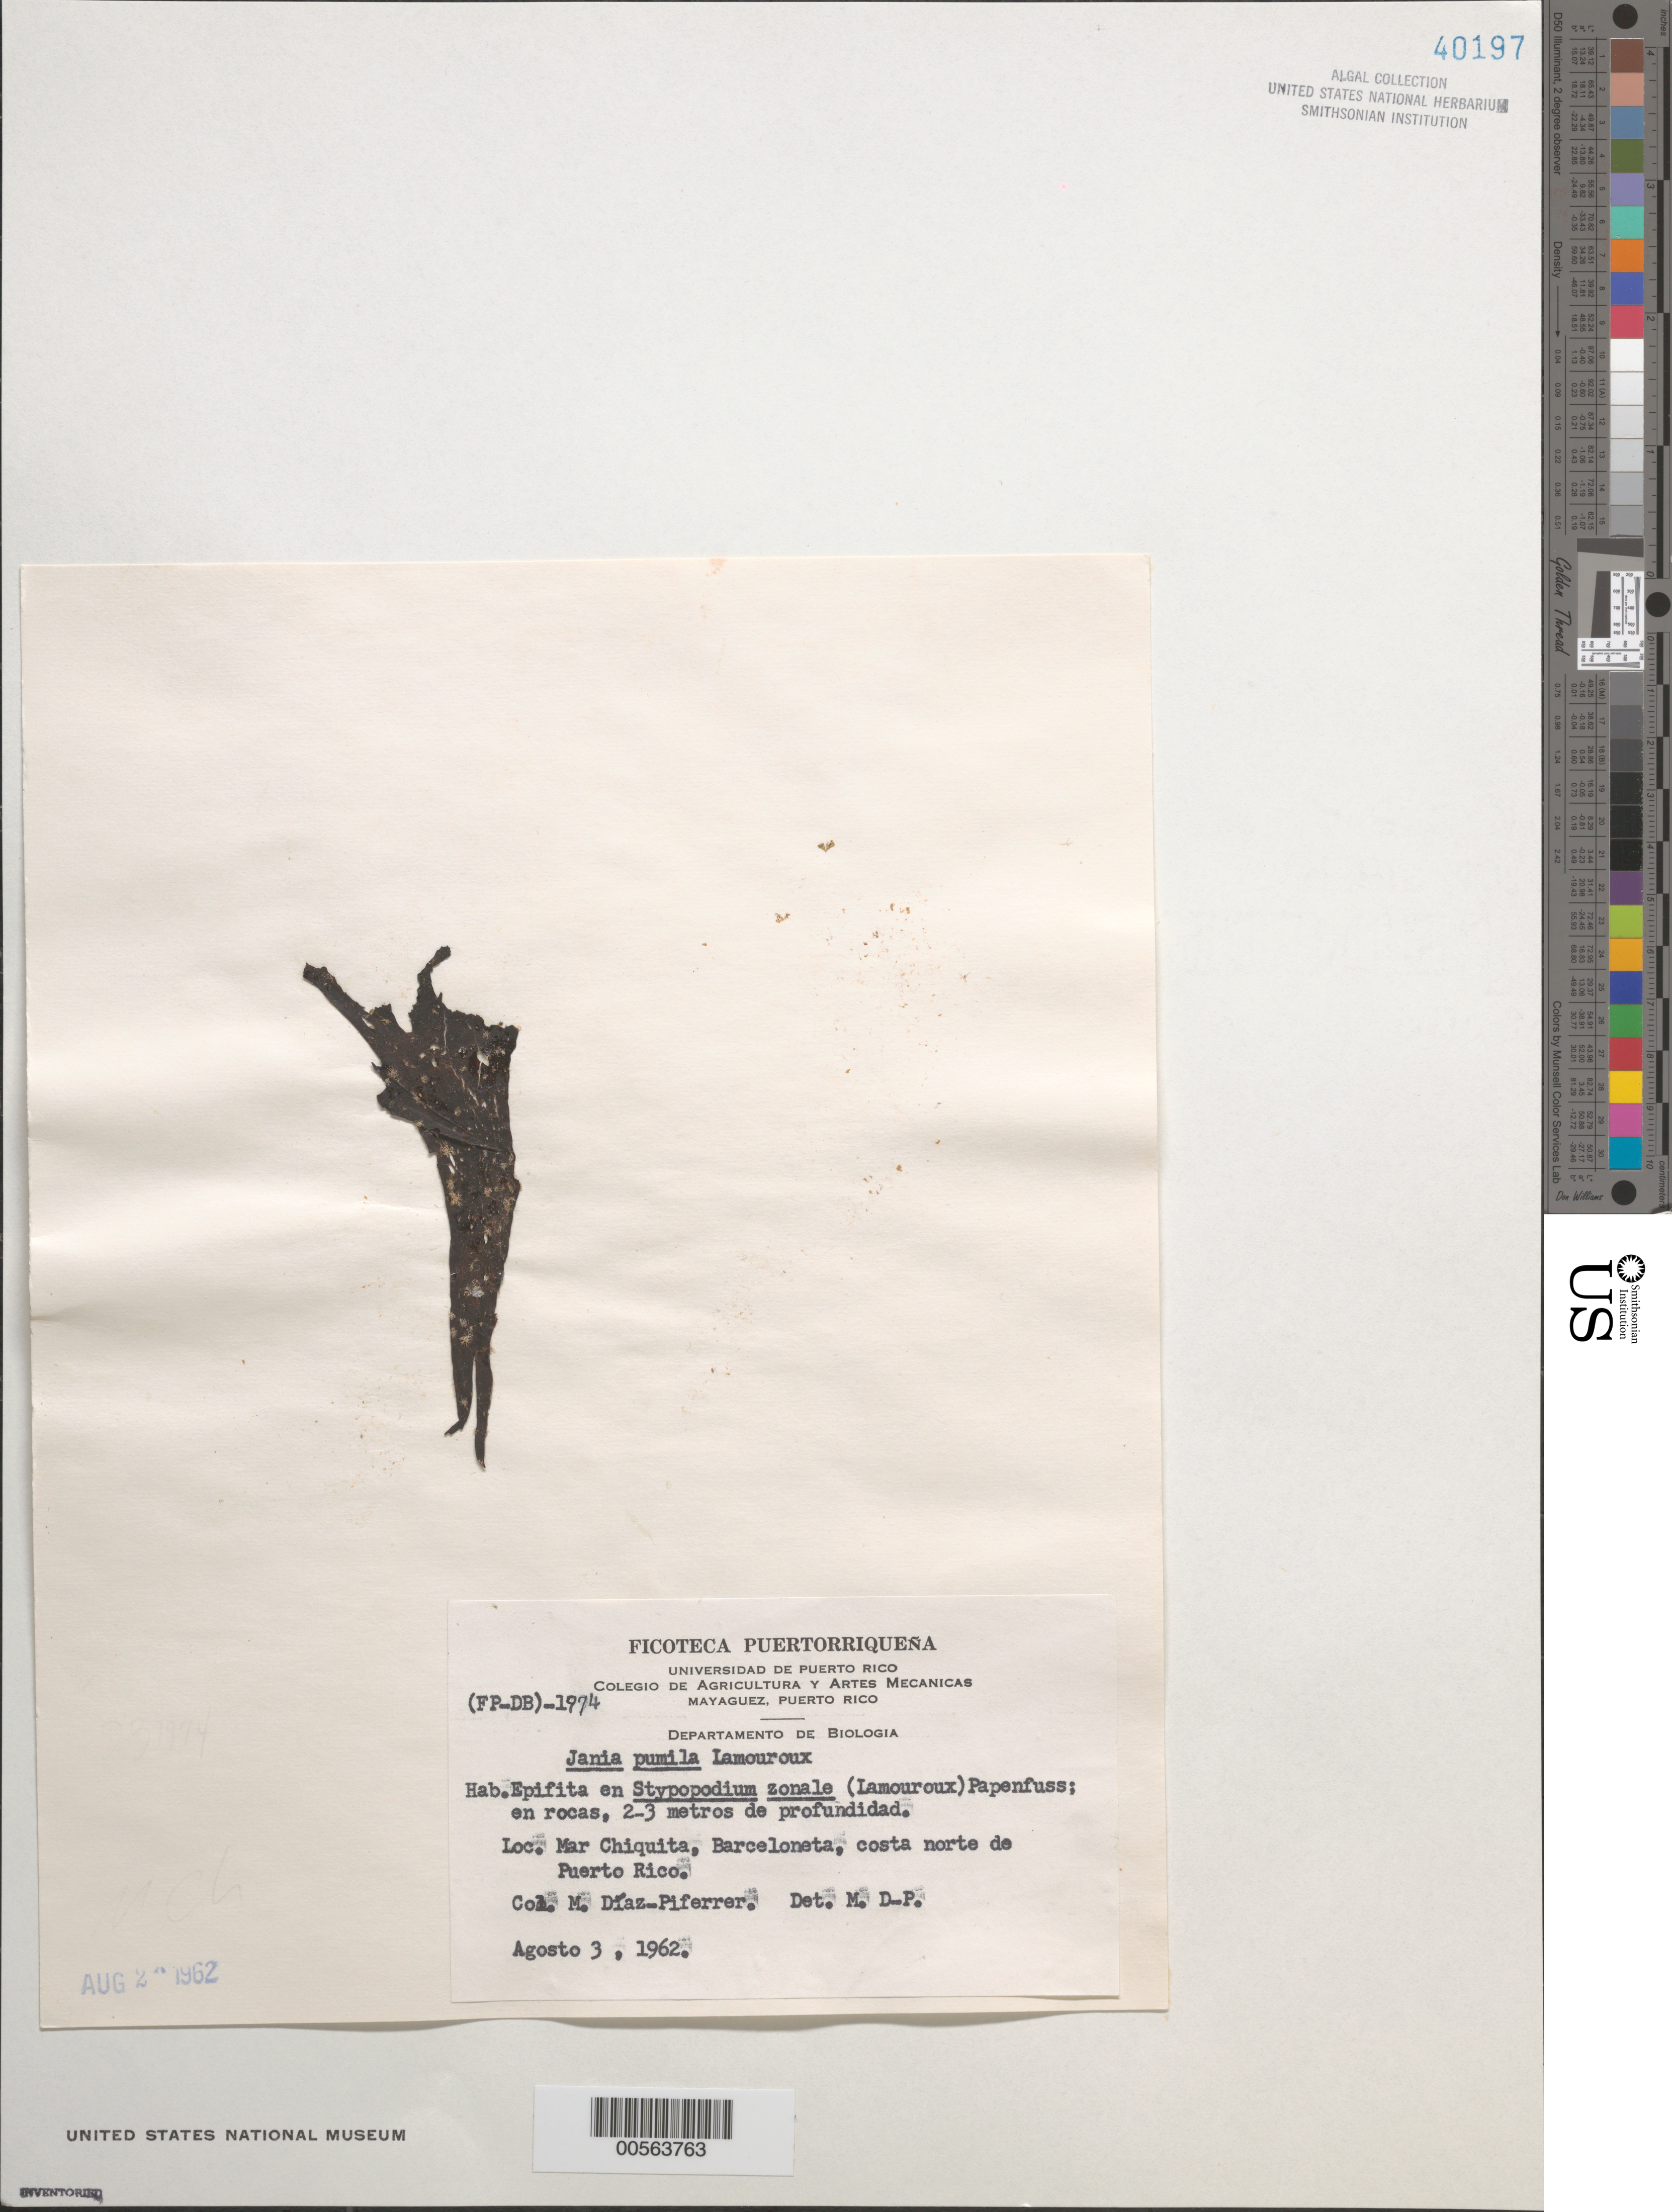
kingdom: Plantae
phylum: Rhodophyta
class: Florideophyceae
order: Corallinales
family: Corallinaceae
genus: Jania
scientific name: Jania pumila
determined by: Diaz-Piferrer, M.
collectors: M. Diaz-Piferrer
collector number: (fp-db) 1974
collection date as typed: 03 Aug 1962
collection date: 1962-08-03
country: Puerto Rico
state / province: Barceloneta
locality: Mar Chiquita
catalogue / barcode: US 40197